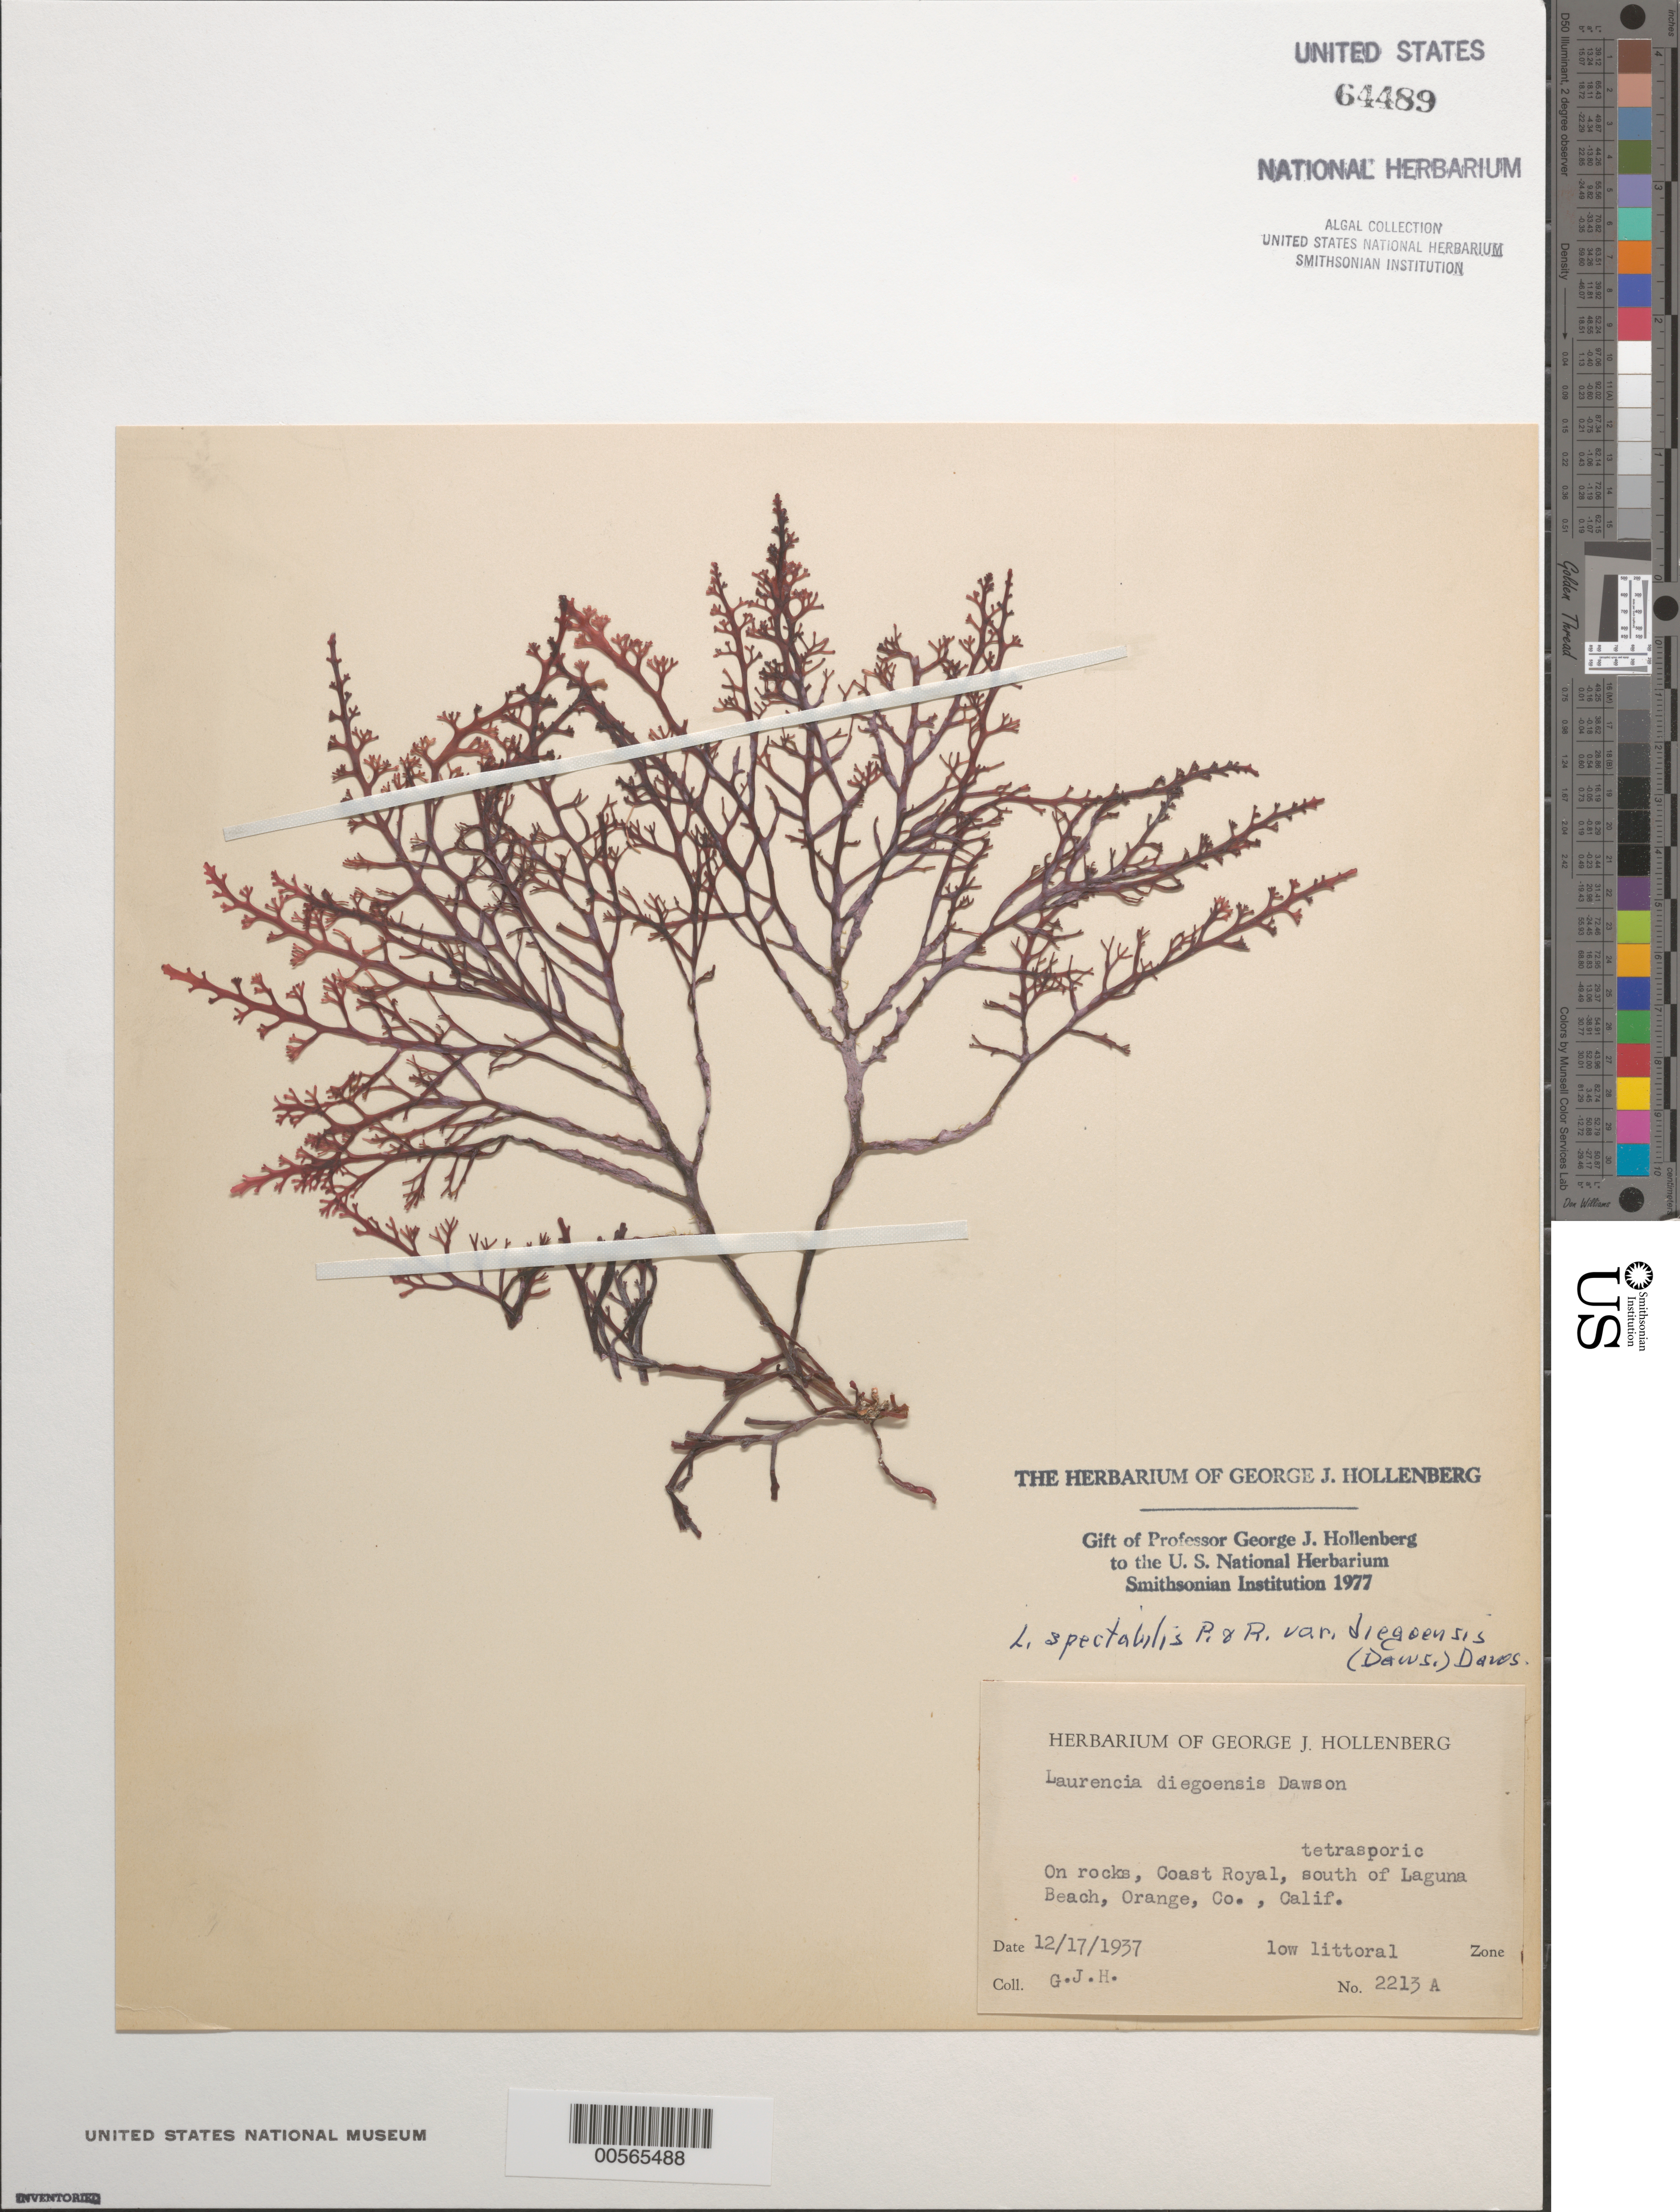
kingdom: Plantae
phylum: Rhodophyta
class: Florideophyceae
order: Ceramiales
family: Rhodomelaceae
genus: Osmundea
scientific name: Osmundea spectabilis var. diegoensis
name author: (E.Y. Dawson) K.W. Nam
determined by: Algae name updating Project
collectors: G. Hollenberg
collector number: GJH 2213a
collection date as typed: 17 Dec 1937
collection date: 1937-12-17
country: United States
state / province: California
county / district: Orange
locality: Coast Royal, south of Laguna Beach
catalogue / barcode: US 64489